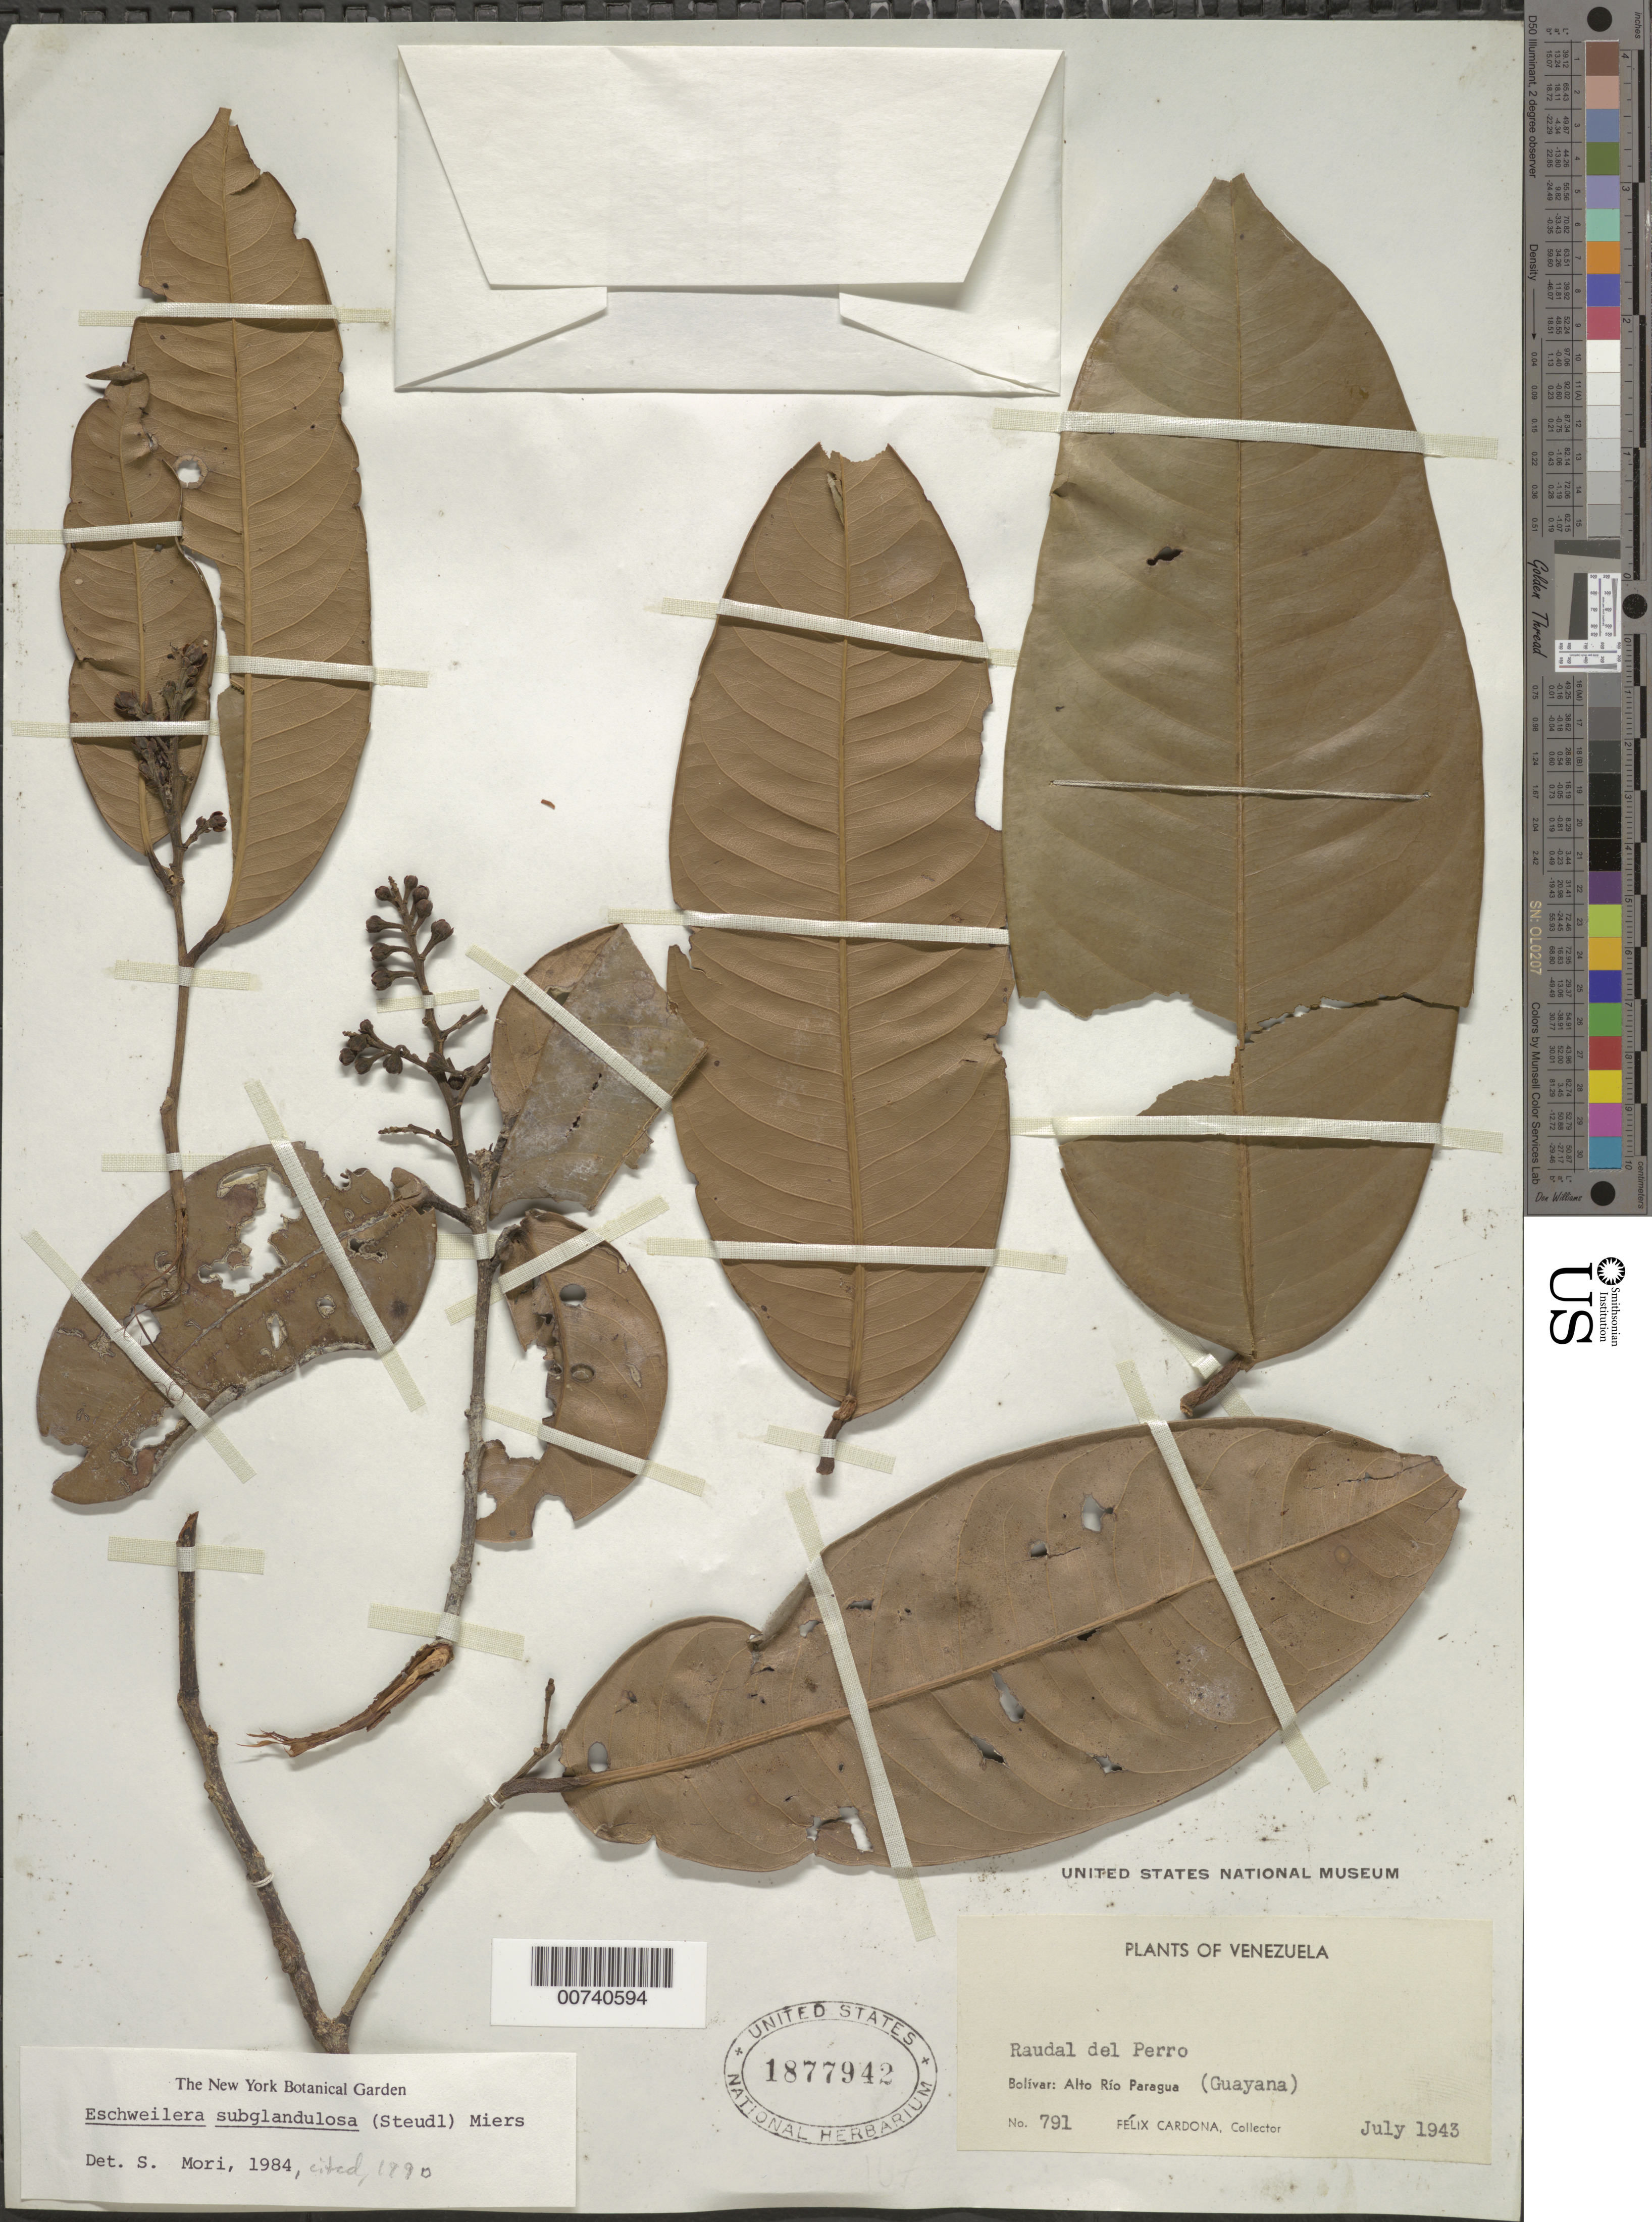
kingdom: Plantae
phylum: Tracheophyta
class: Magnoliopsida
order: Ericales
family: Lecythidaceae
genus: Eschweilera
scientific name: Eschweilera subglandulosa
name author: (Steud. ex Berg) Miers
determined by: Mori, Scott A.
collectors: F. Cardona Puig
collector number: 791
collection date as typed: Jul-43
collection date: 1943-07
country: Venezuela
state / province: Bolívar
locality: Alto Río Paragua, Raudal del Perro (Guayana)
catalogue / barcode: US 1877942